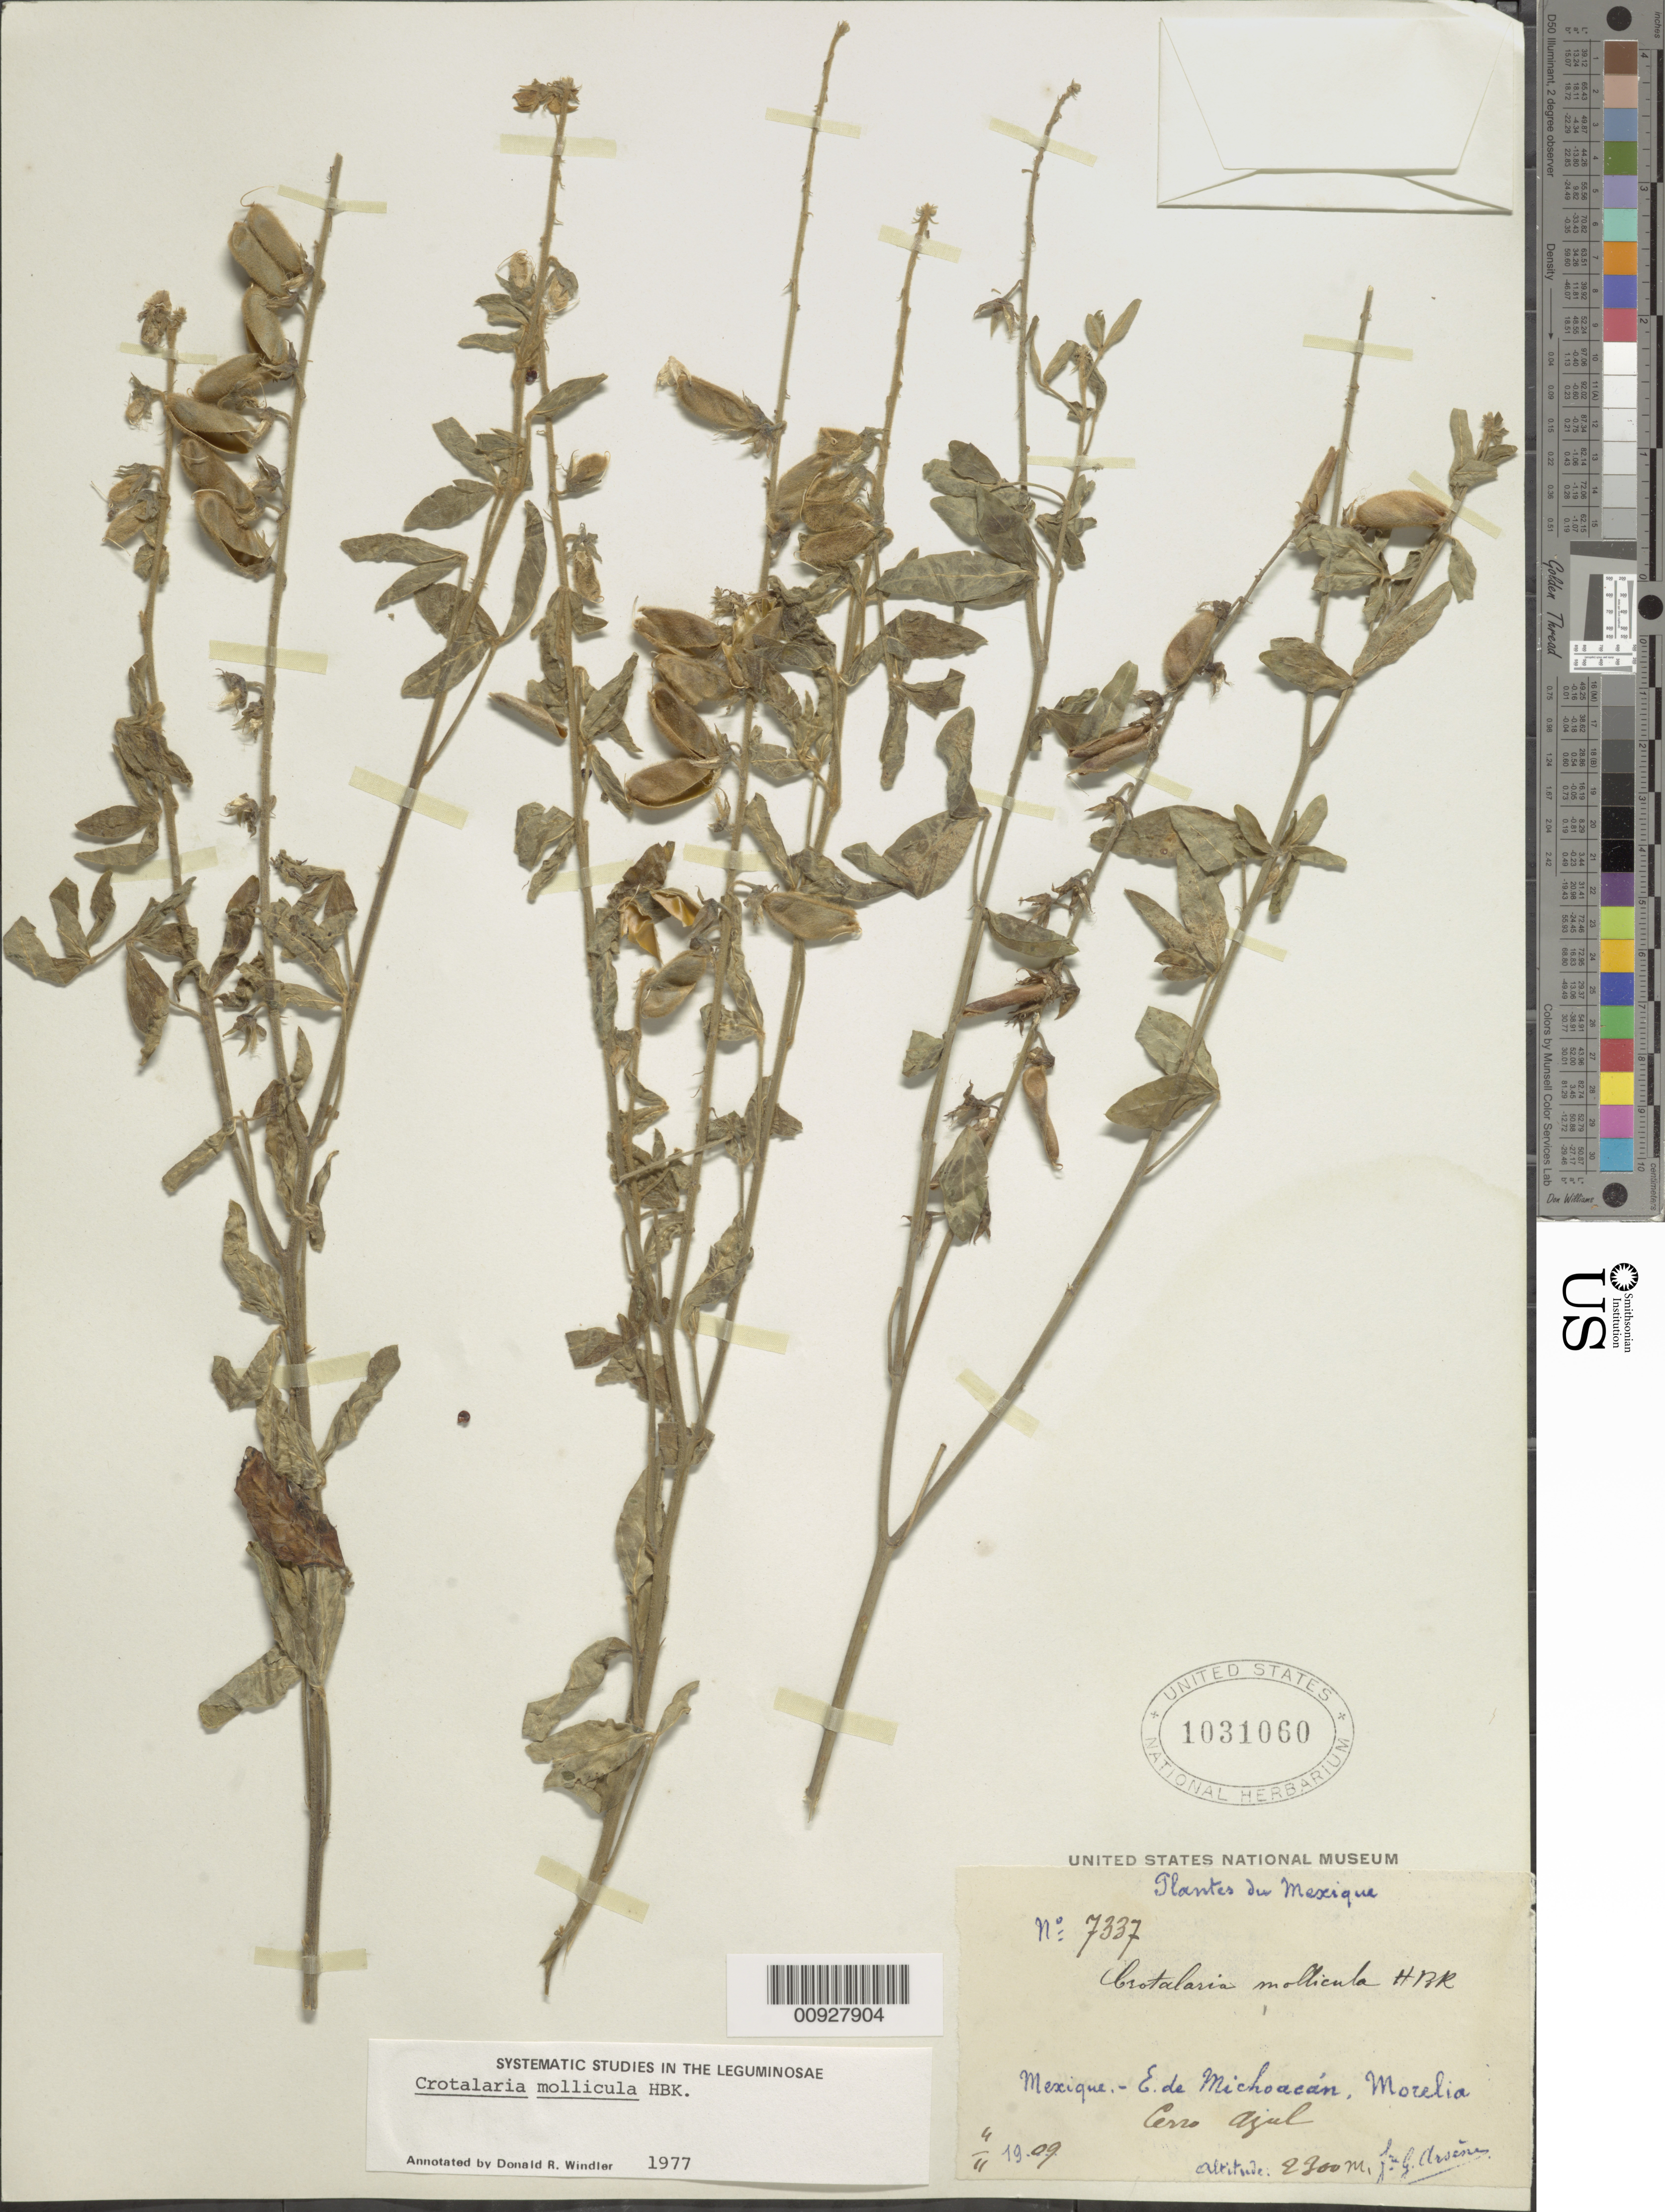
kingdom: Plantae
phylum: Tracheophyta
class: Magnoliopsida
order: Fabales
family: Fabaceae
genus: Crotalaria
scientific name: Crotalaria mollicula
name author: Kunth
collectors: Bro. G. Arsène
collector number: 7337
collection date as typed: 04 Nov 1909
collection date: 1909-11-04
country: Mexico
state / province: Michoacán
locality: E. de Michoacán, Morelia, Cerro Azul.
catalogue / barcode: US 1031060